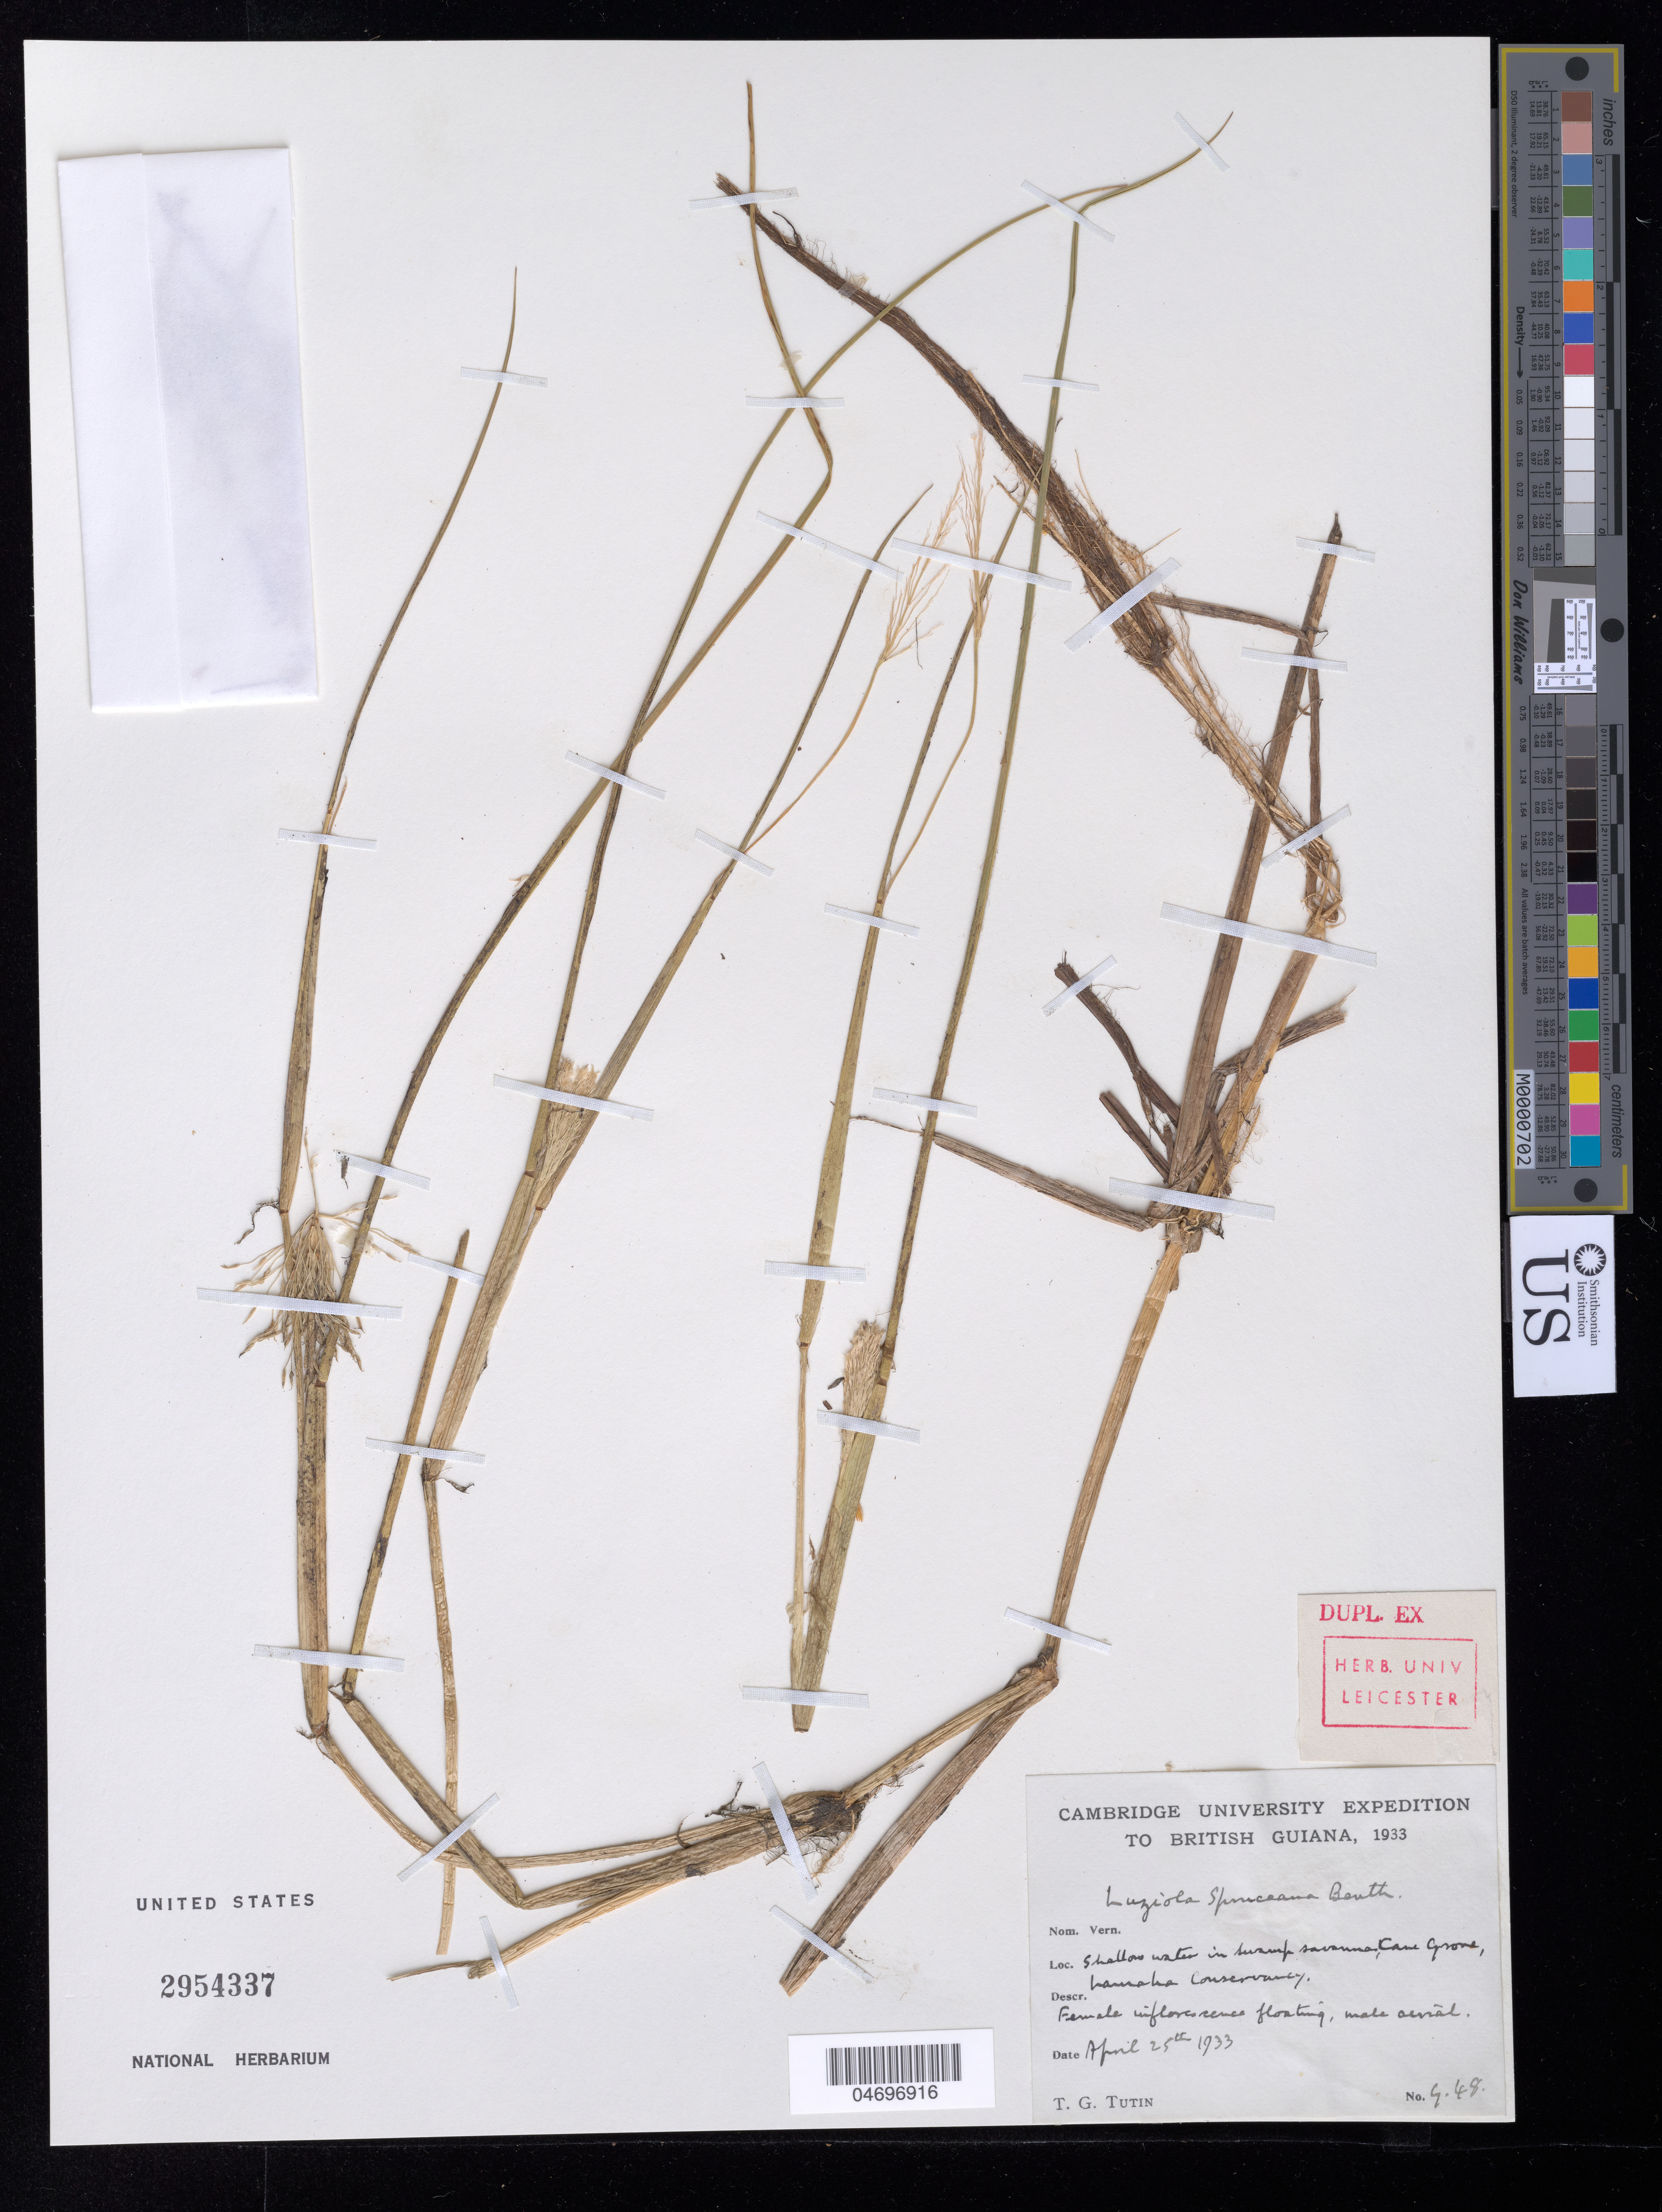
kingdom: Plantae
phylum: Tracheophyta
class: Liliopsida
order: Poales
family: Poaceae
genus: Luziola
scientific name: Luziola spruceana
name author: Benth. ex Döll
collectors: T. G. Tutin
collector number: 48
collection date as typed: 25-Apr-33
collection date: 1933-04-25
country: Guyana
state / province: Demerara-Mahaica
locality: Lamaha Conservancy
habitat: Shallow water in swamp savanna, Cane Grove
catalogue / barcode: US 2954337